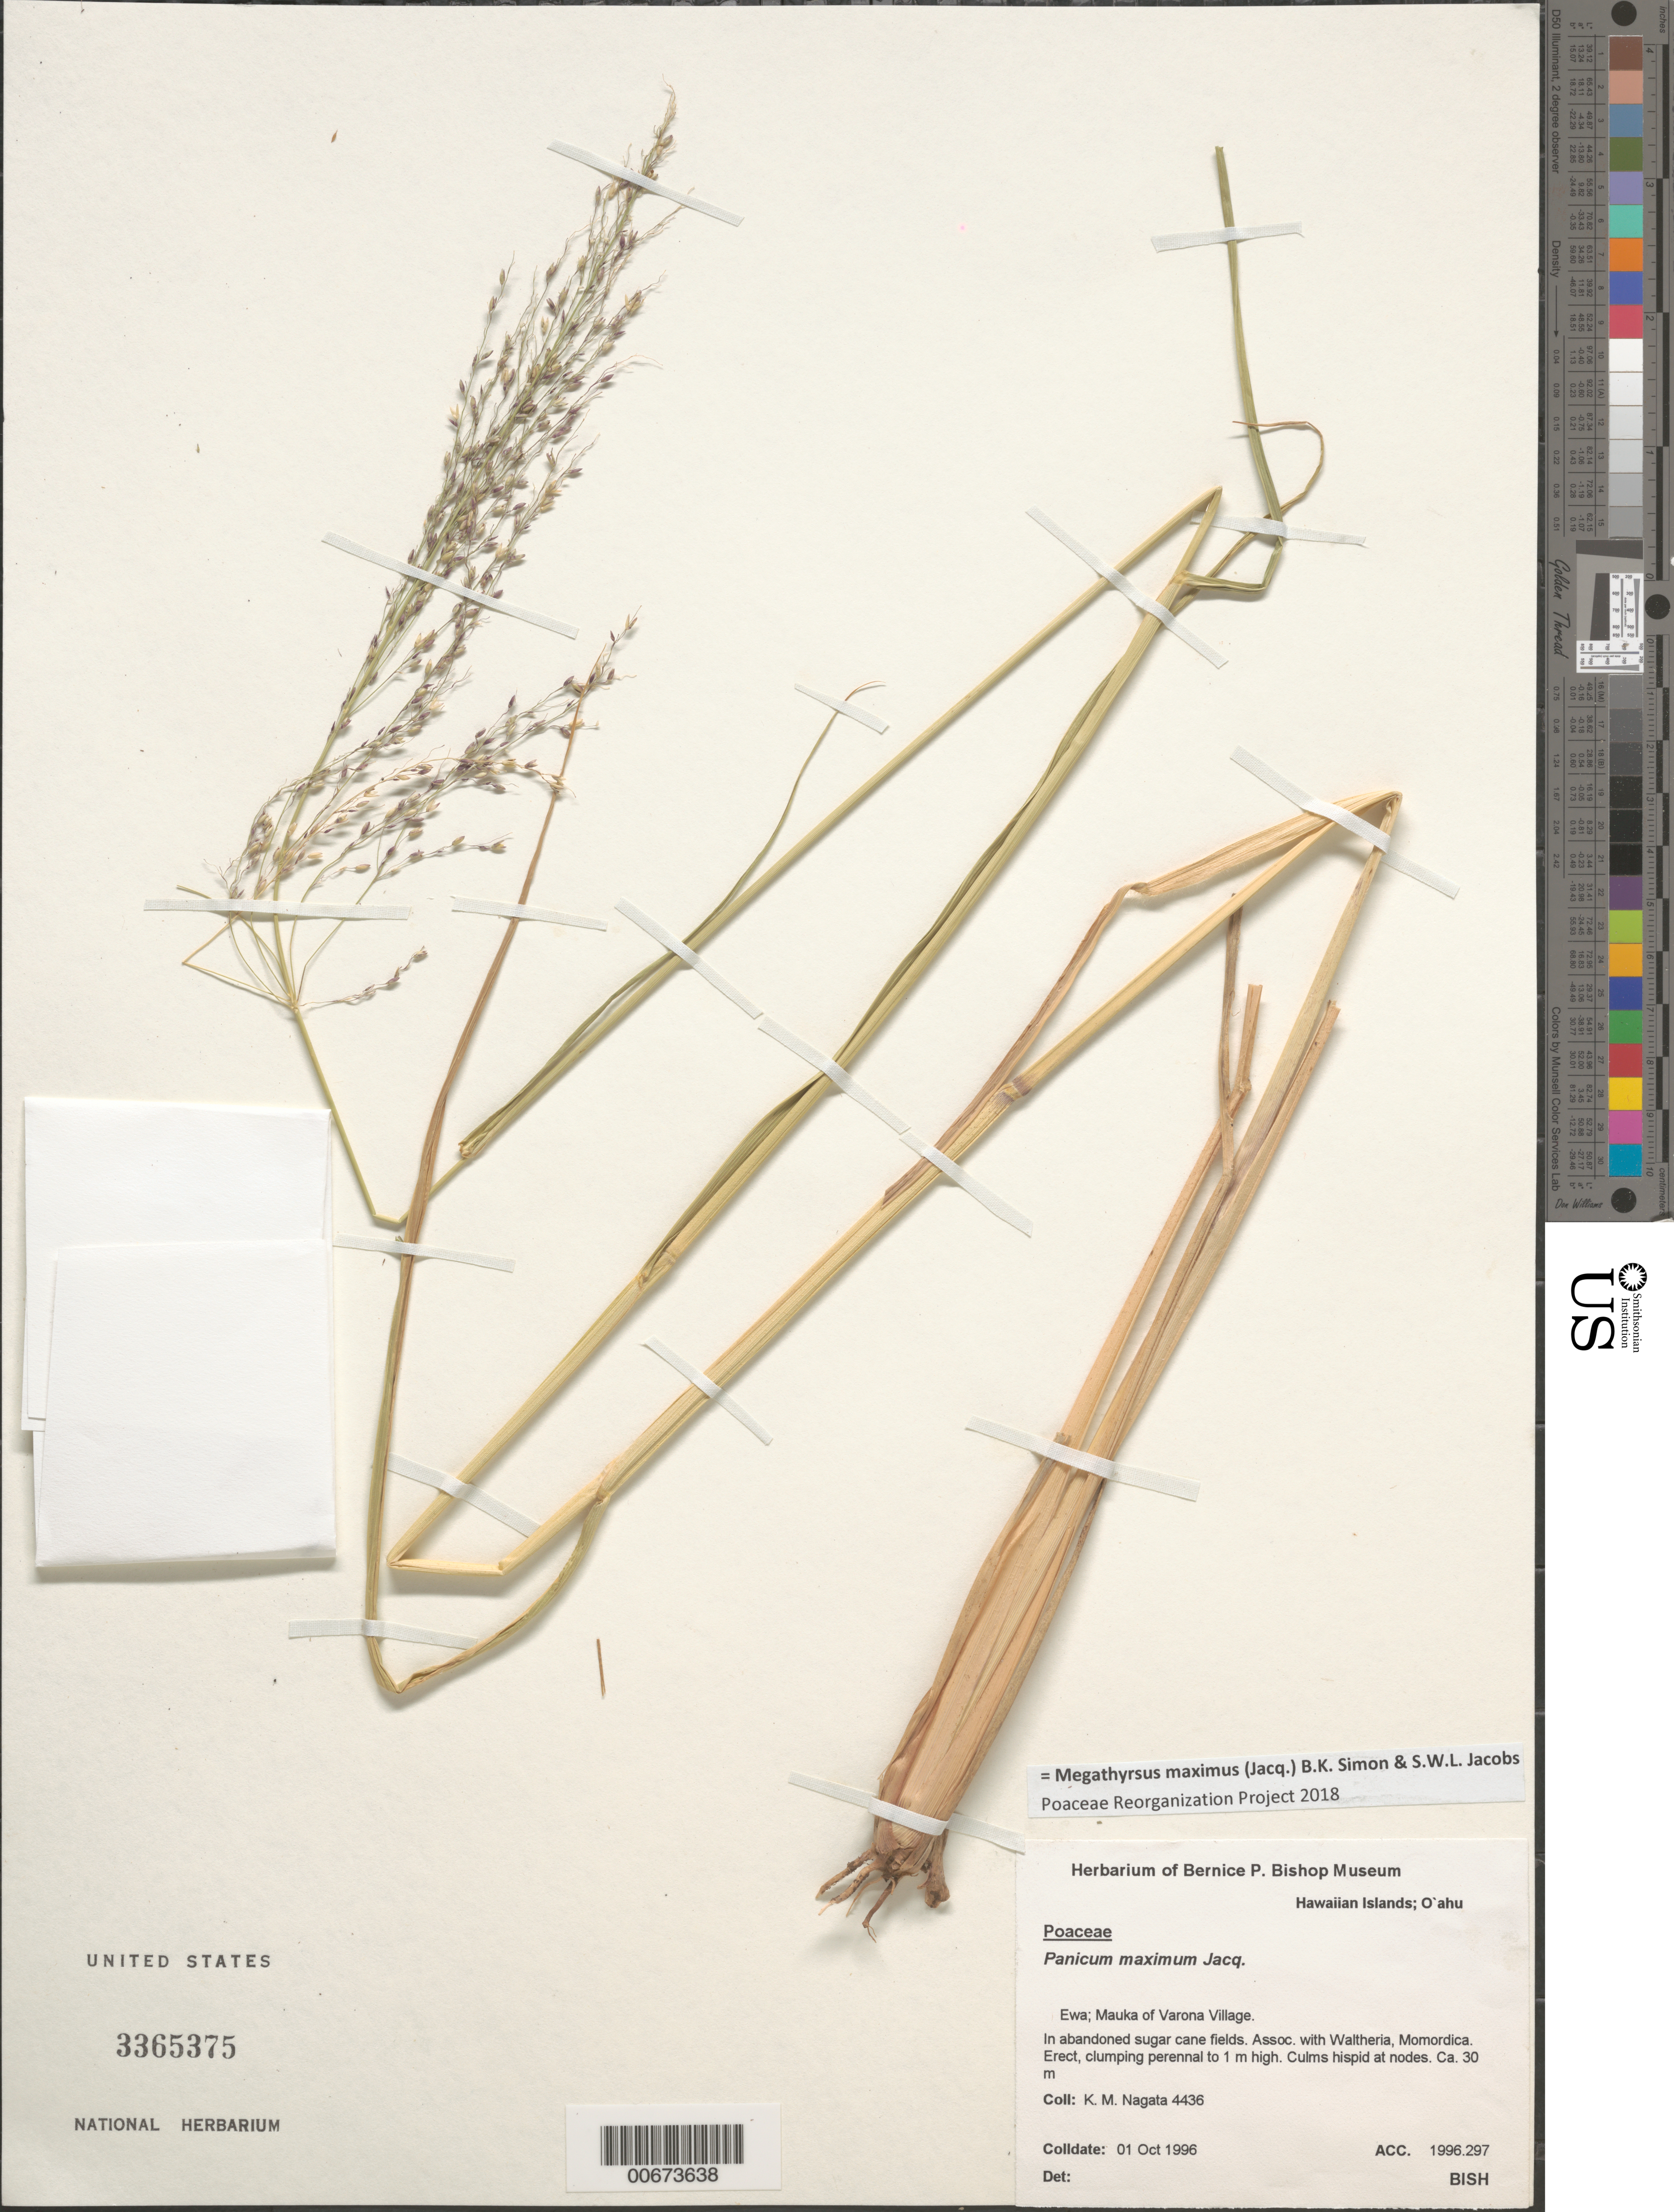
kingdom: Plantae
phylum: Tracheophyta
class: Liliopsida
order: Poales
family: Poaceae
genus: Panicum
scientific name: Panicum maximum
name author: Jacq.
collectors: K. Nagata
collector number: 4436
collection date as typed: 1 Oct 1996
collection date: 1996-10-01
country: United States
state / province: Hawaii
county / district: Honolulu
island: Oahu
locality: Ewa; Mauka of Varona Village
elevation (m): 30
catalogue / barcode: US 3365375